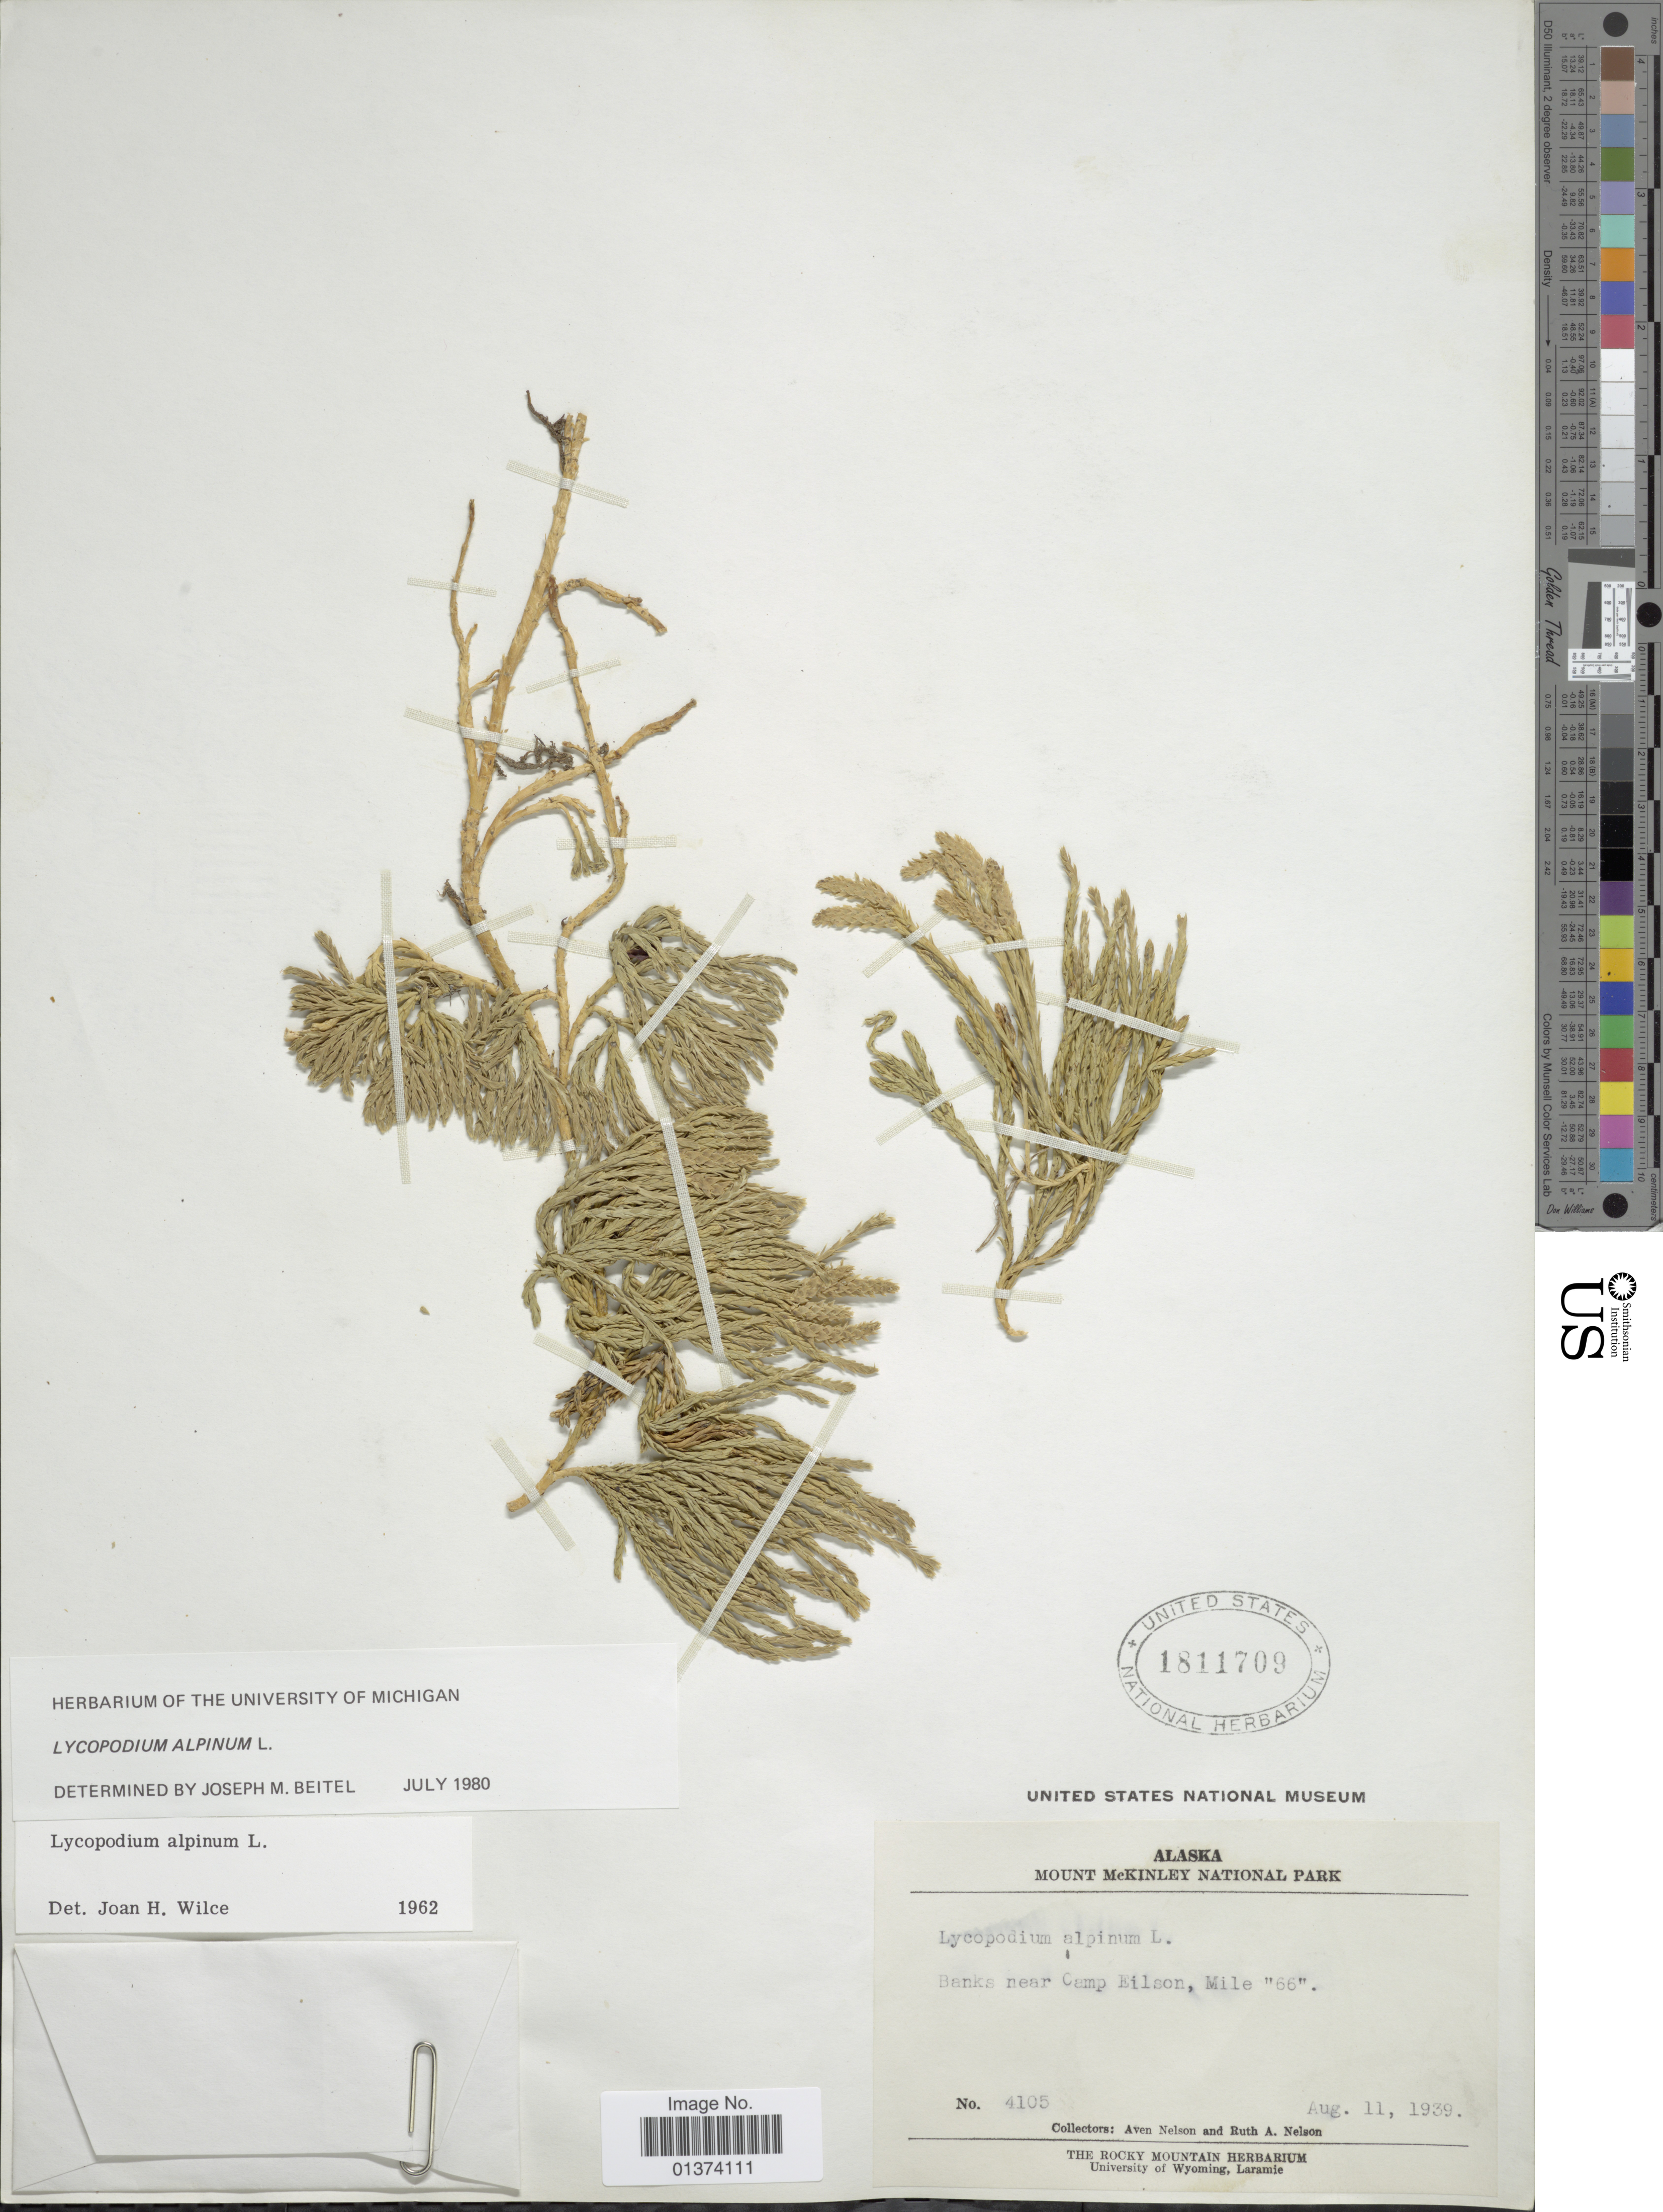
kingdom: Plantae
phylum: Tracheophyta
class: Lycopodiopsida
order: Lycopodiales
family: Lycopodiaceae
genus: Diphasiastrum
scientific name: Diphasiastrum alpinum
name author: (L.) Holub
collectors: A. Nelson & R. A. Nelson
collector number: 4105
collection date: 1939-08-11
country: United States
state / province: Alaska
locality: Banks near Camp Eilson, Mile "66"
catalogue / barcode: US 1811709